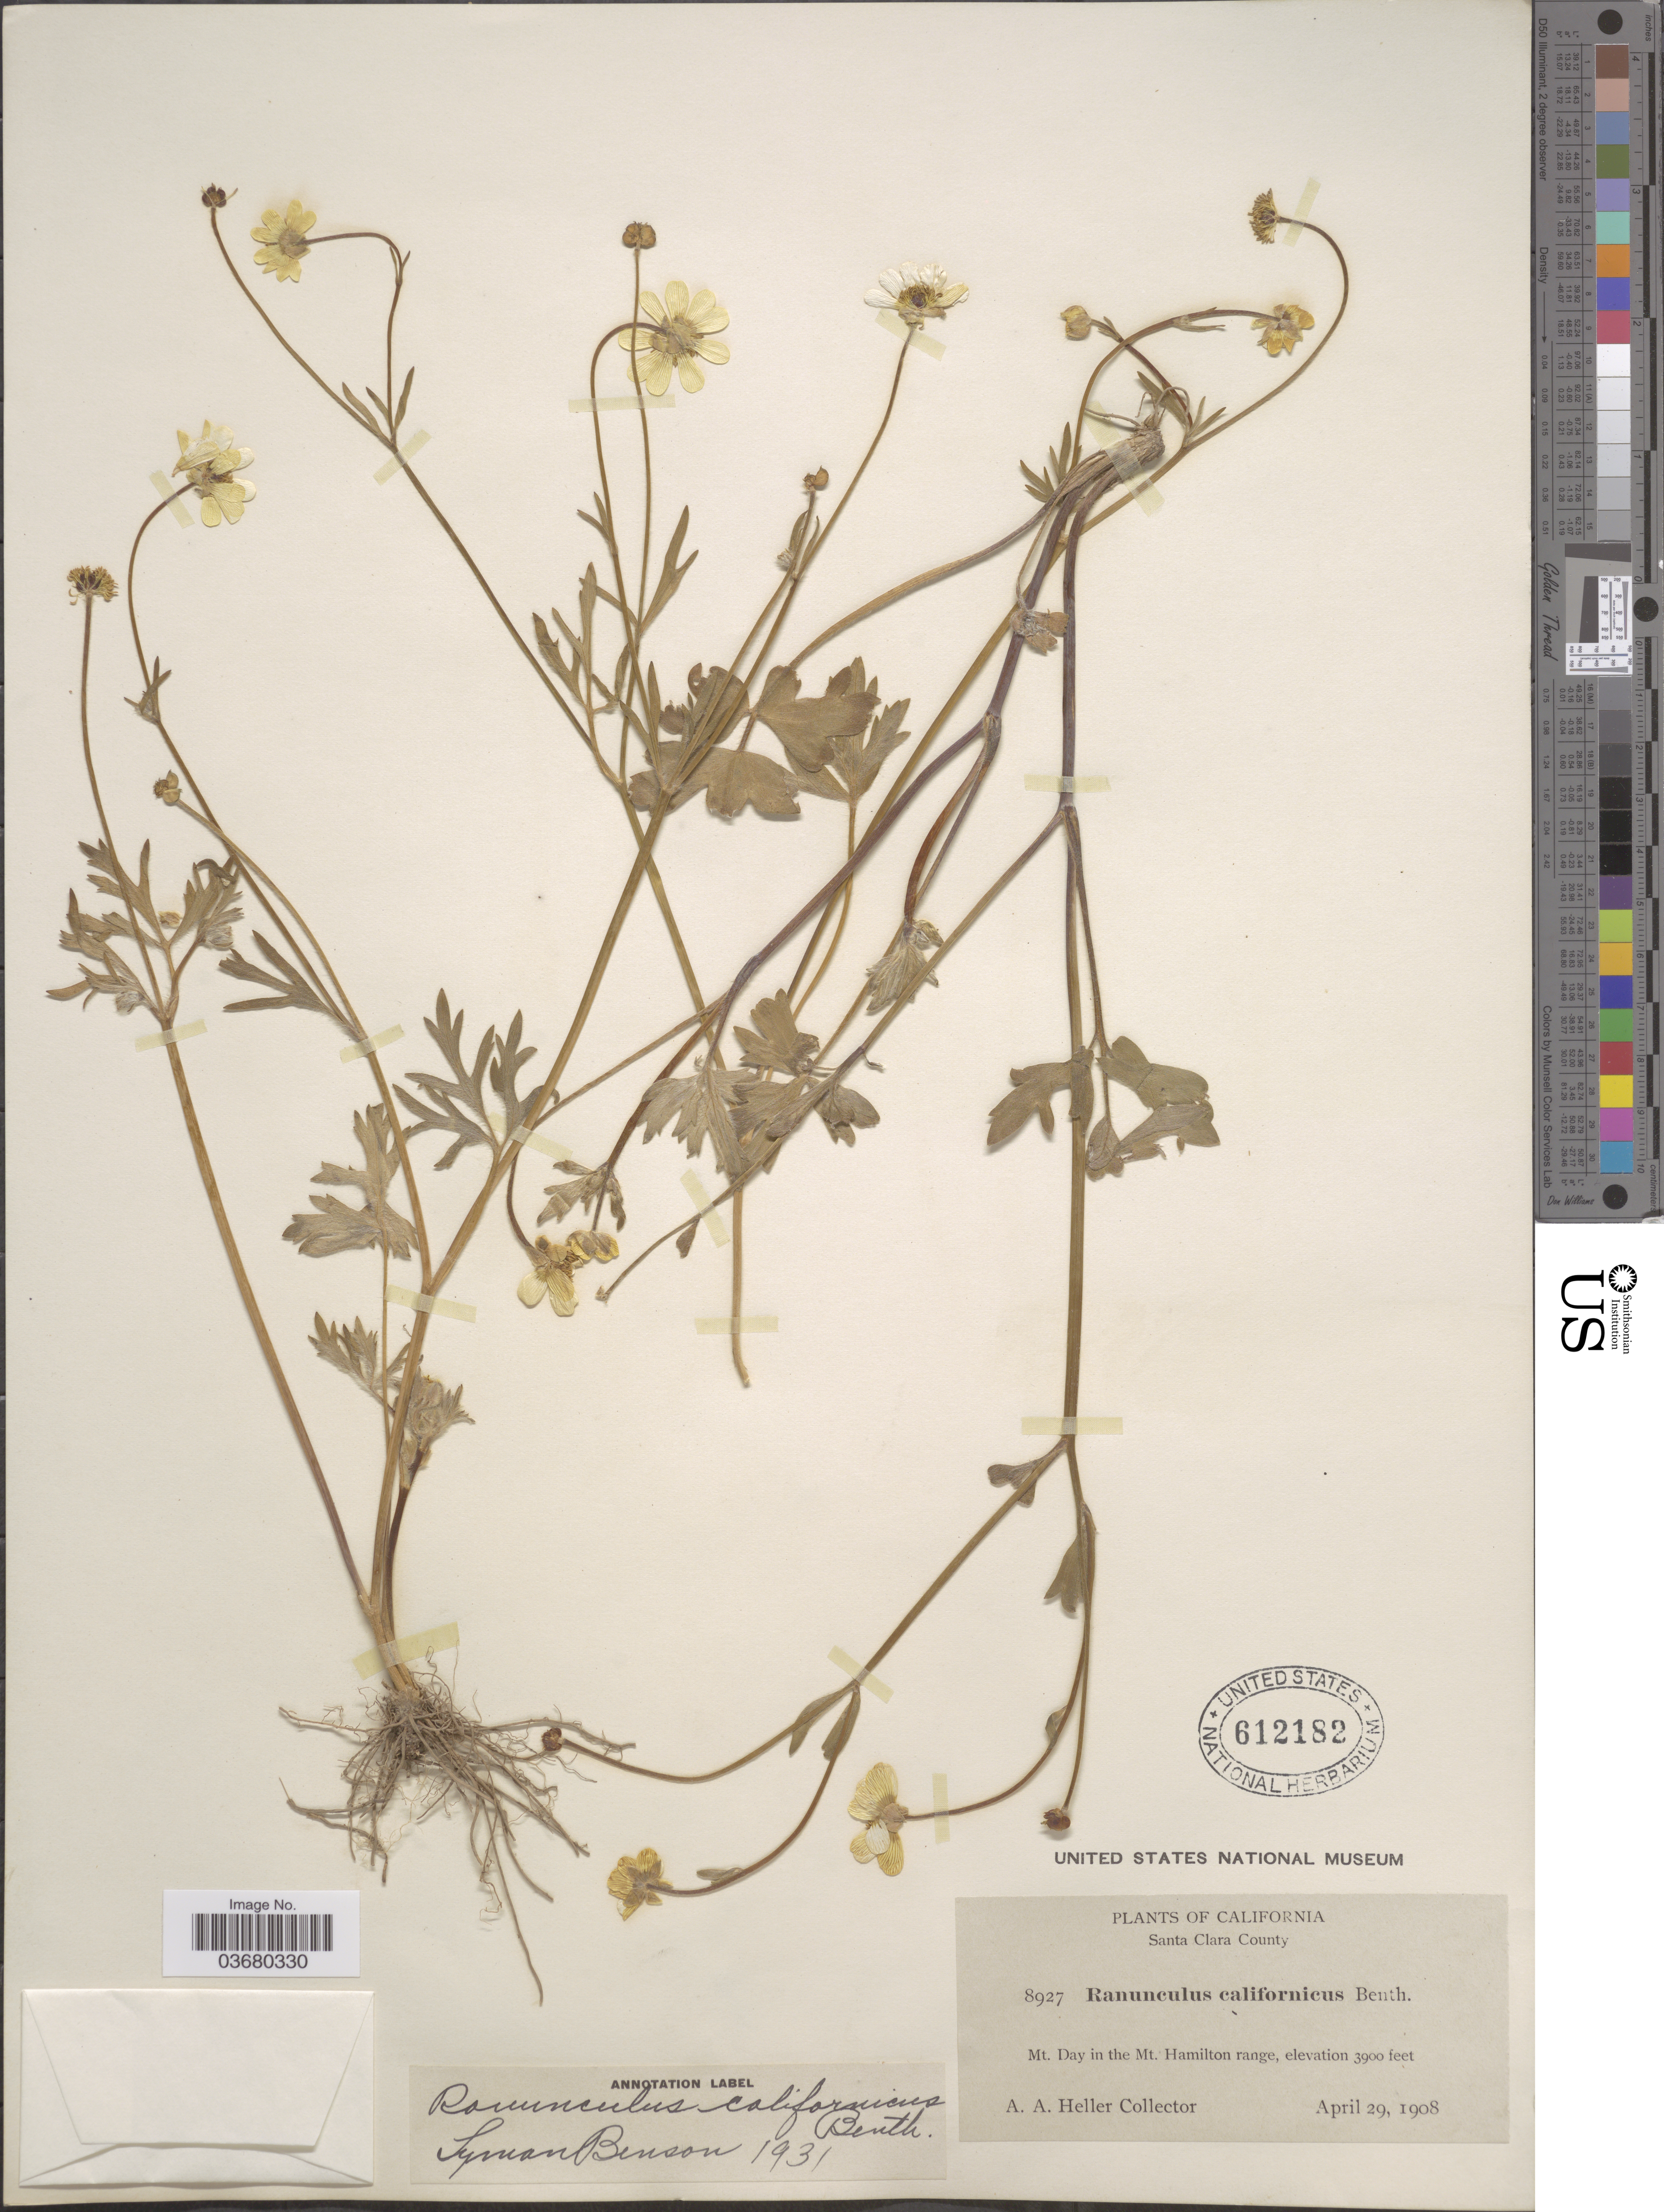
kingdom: Plantae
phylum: Tracheophyta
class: Magnoliopsida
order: Ranunculales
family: Ranunculaceae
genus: Ranunculus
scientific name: Ranunculus californicus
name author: Benth.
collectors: A. A. Heller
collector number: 8927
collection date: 1908-04-29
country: United States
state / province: California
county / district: Santa Clara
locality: Santa Clara County. Mt. Day in the Mt. Hamilton range.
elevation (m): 1189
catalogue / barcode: US 612182